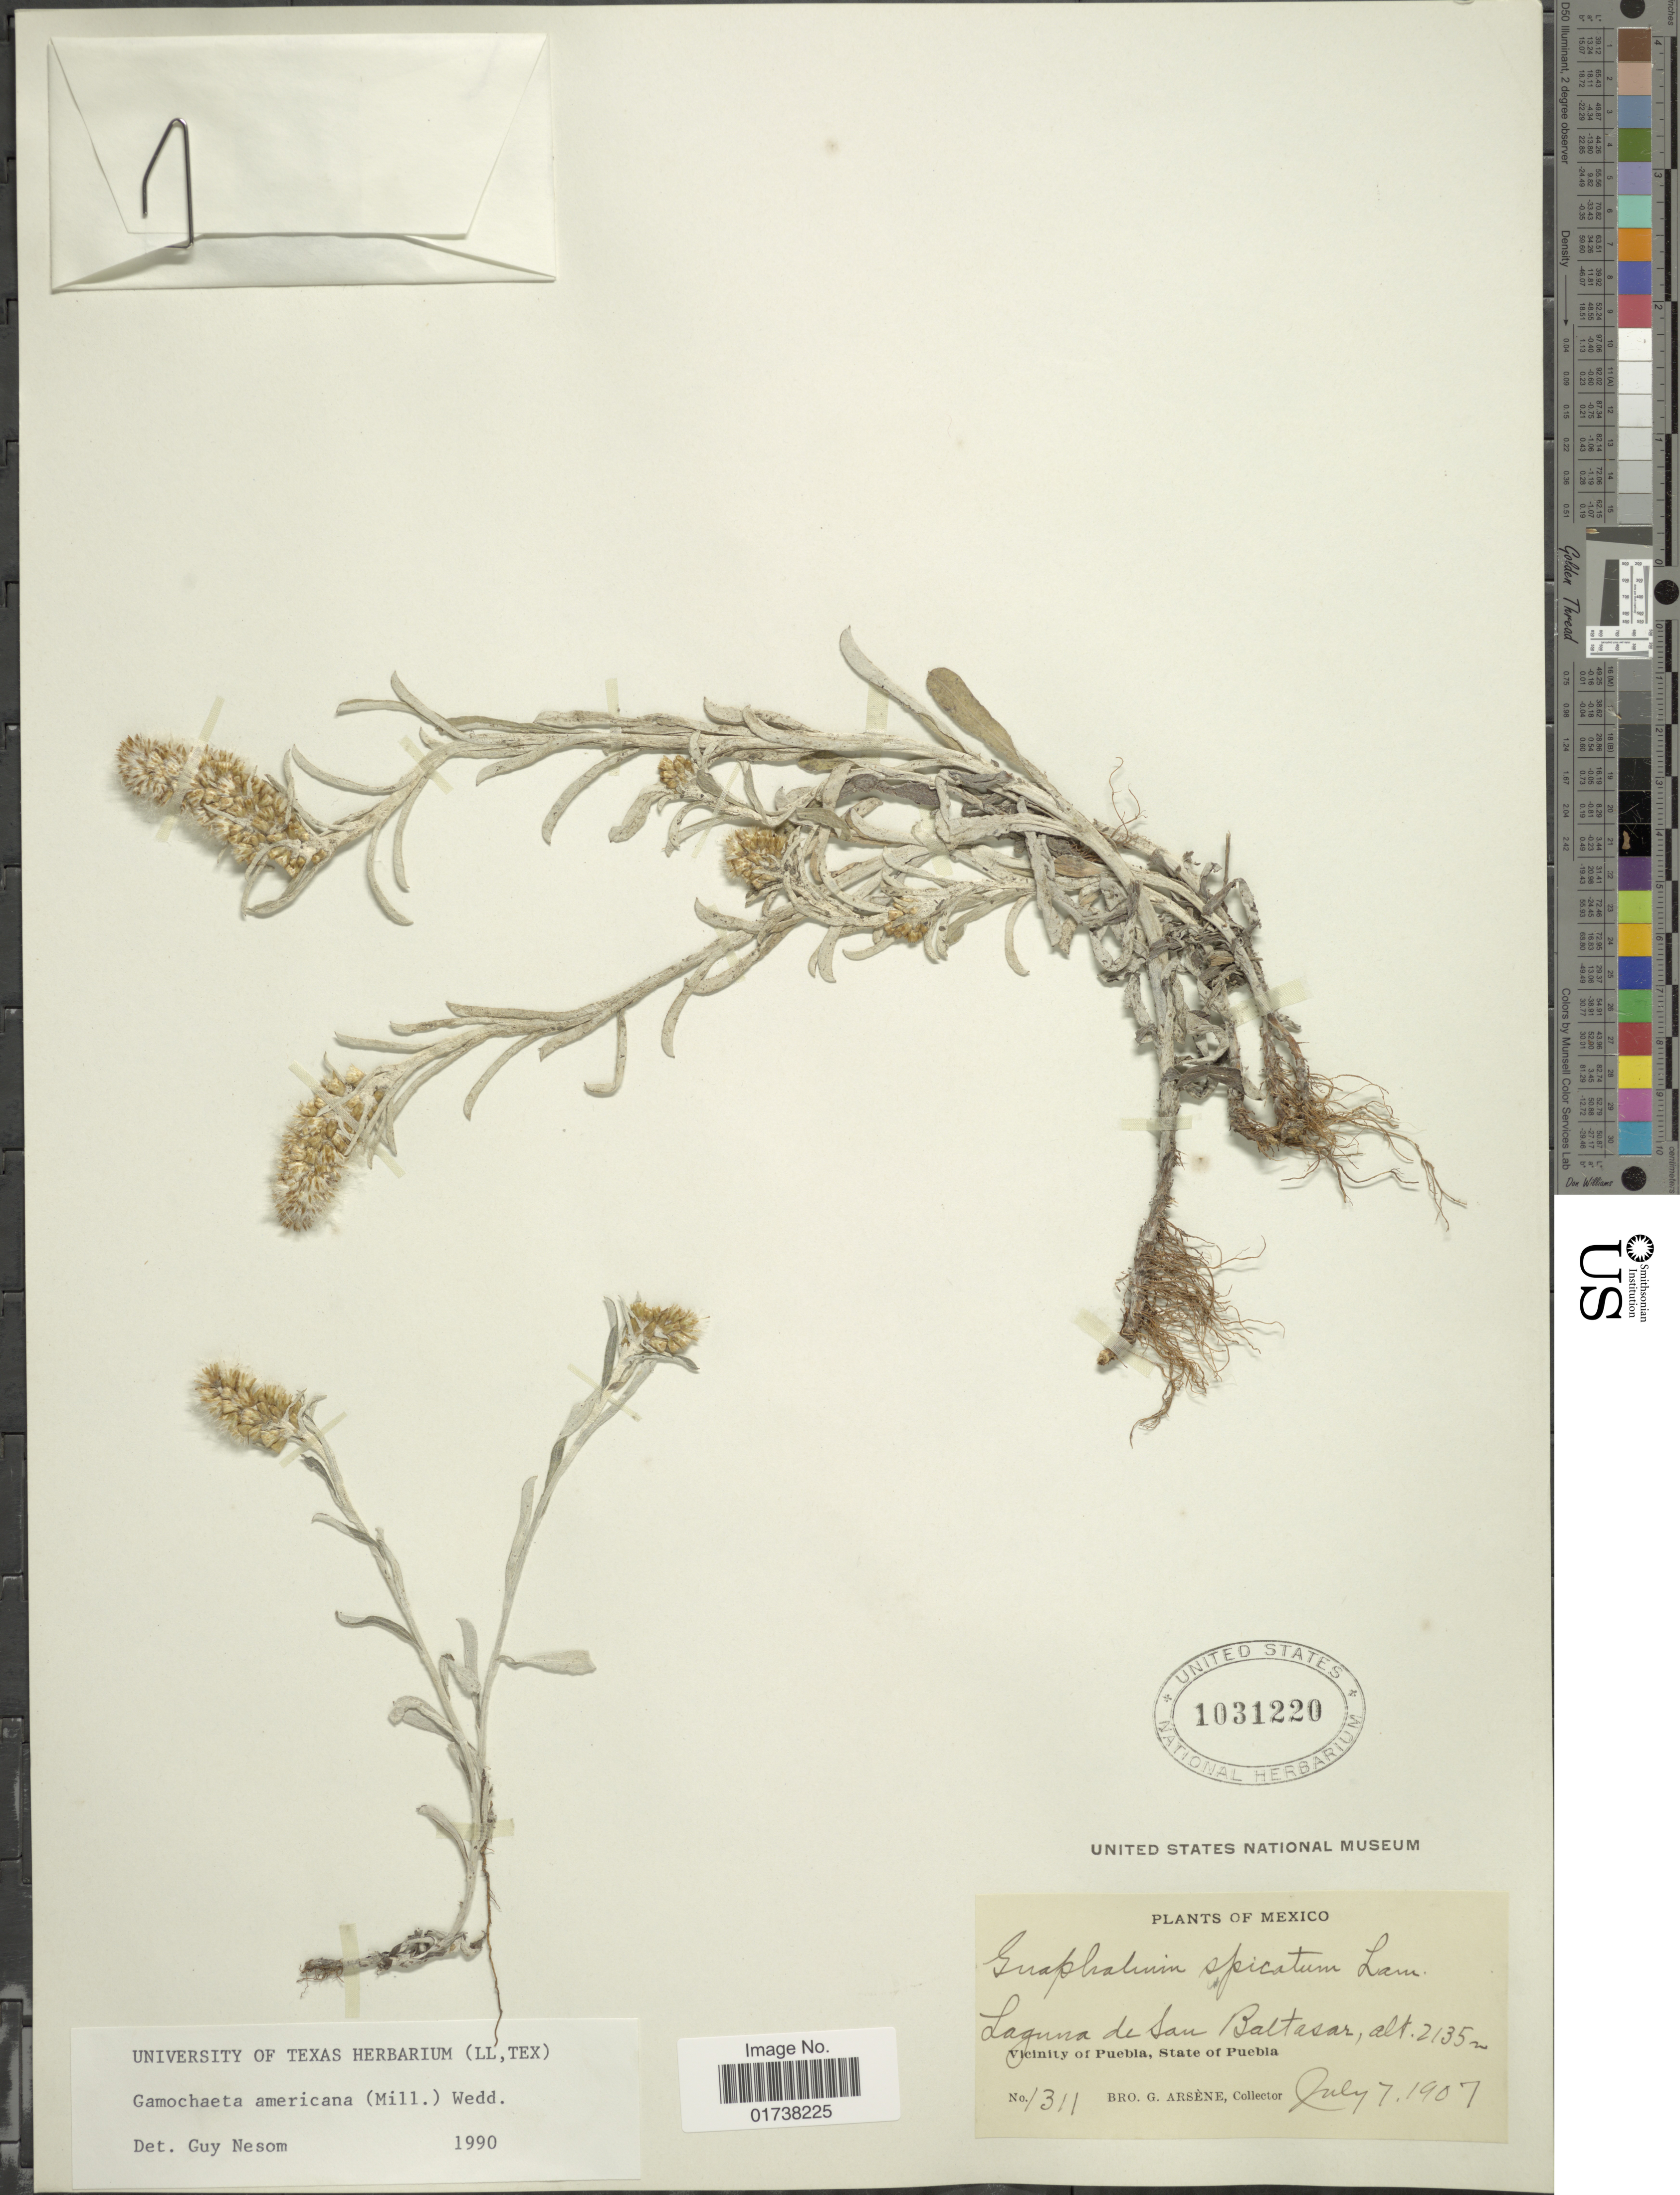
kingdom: Plantae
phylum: Tracheophyta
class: Magnoliopsida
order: Asterales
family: Asteraceae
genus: Gamochaeta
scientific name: Gamochaeta americana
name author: (Mill.) Wedd.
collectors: Bro. G. Arsène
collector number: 1311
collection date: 1907-07-07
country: Mexico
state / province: Puebla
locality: Laguna de San Bastasar, Vicinity of Puebla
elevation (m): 2135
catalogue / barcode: US 1031220